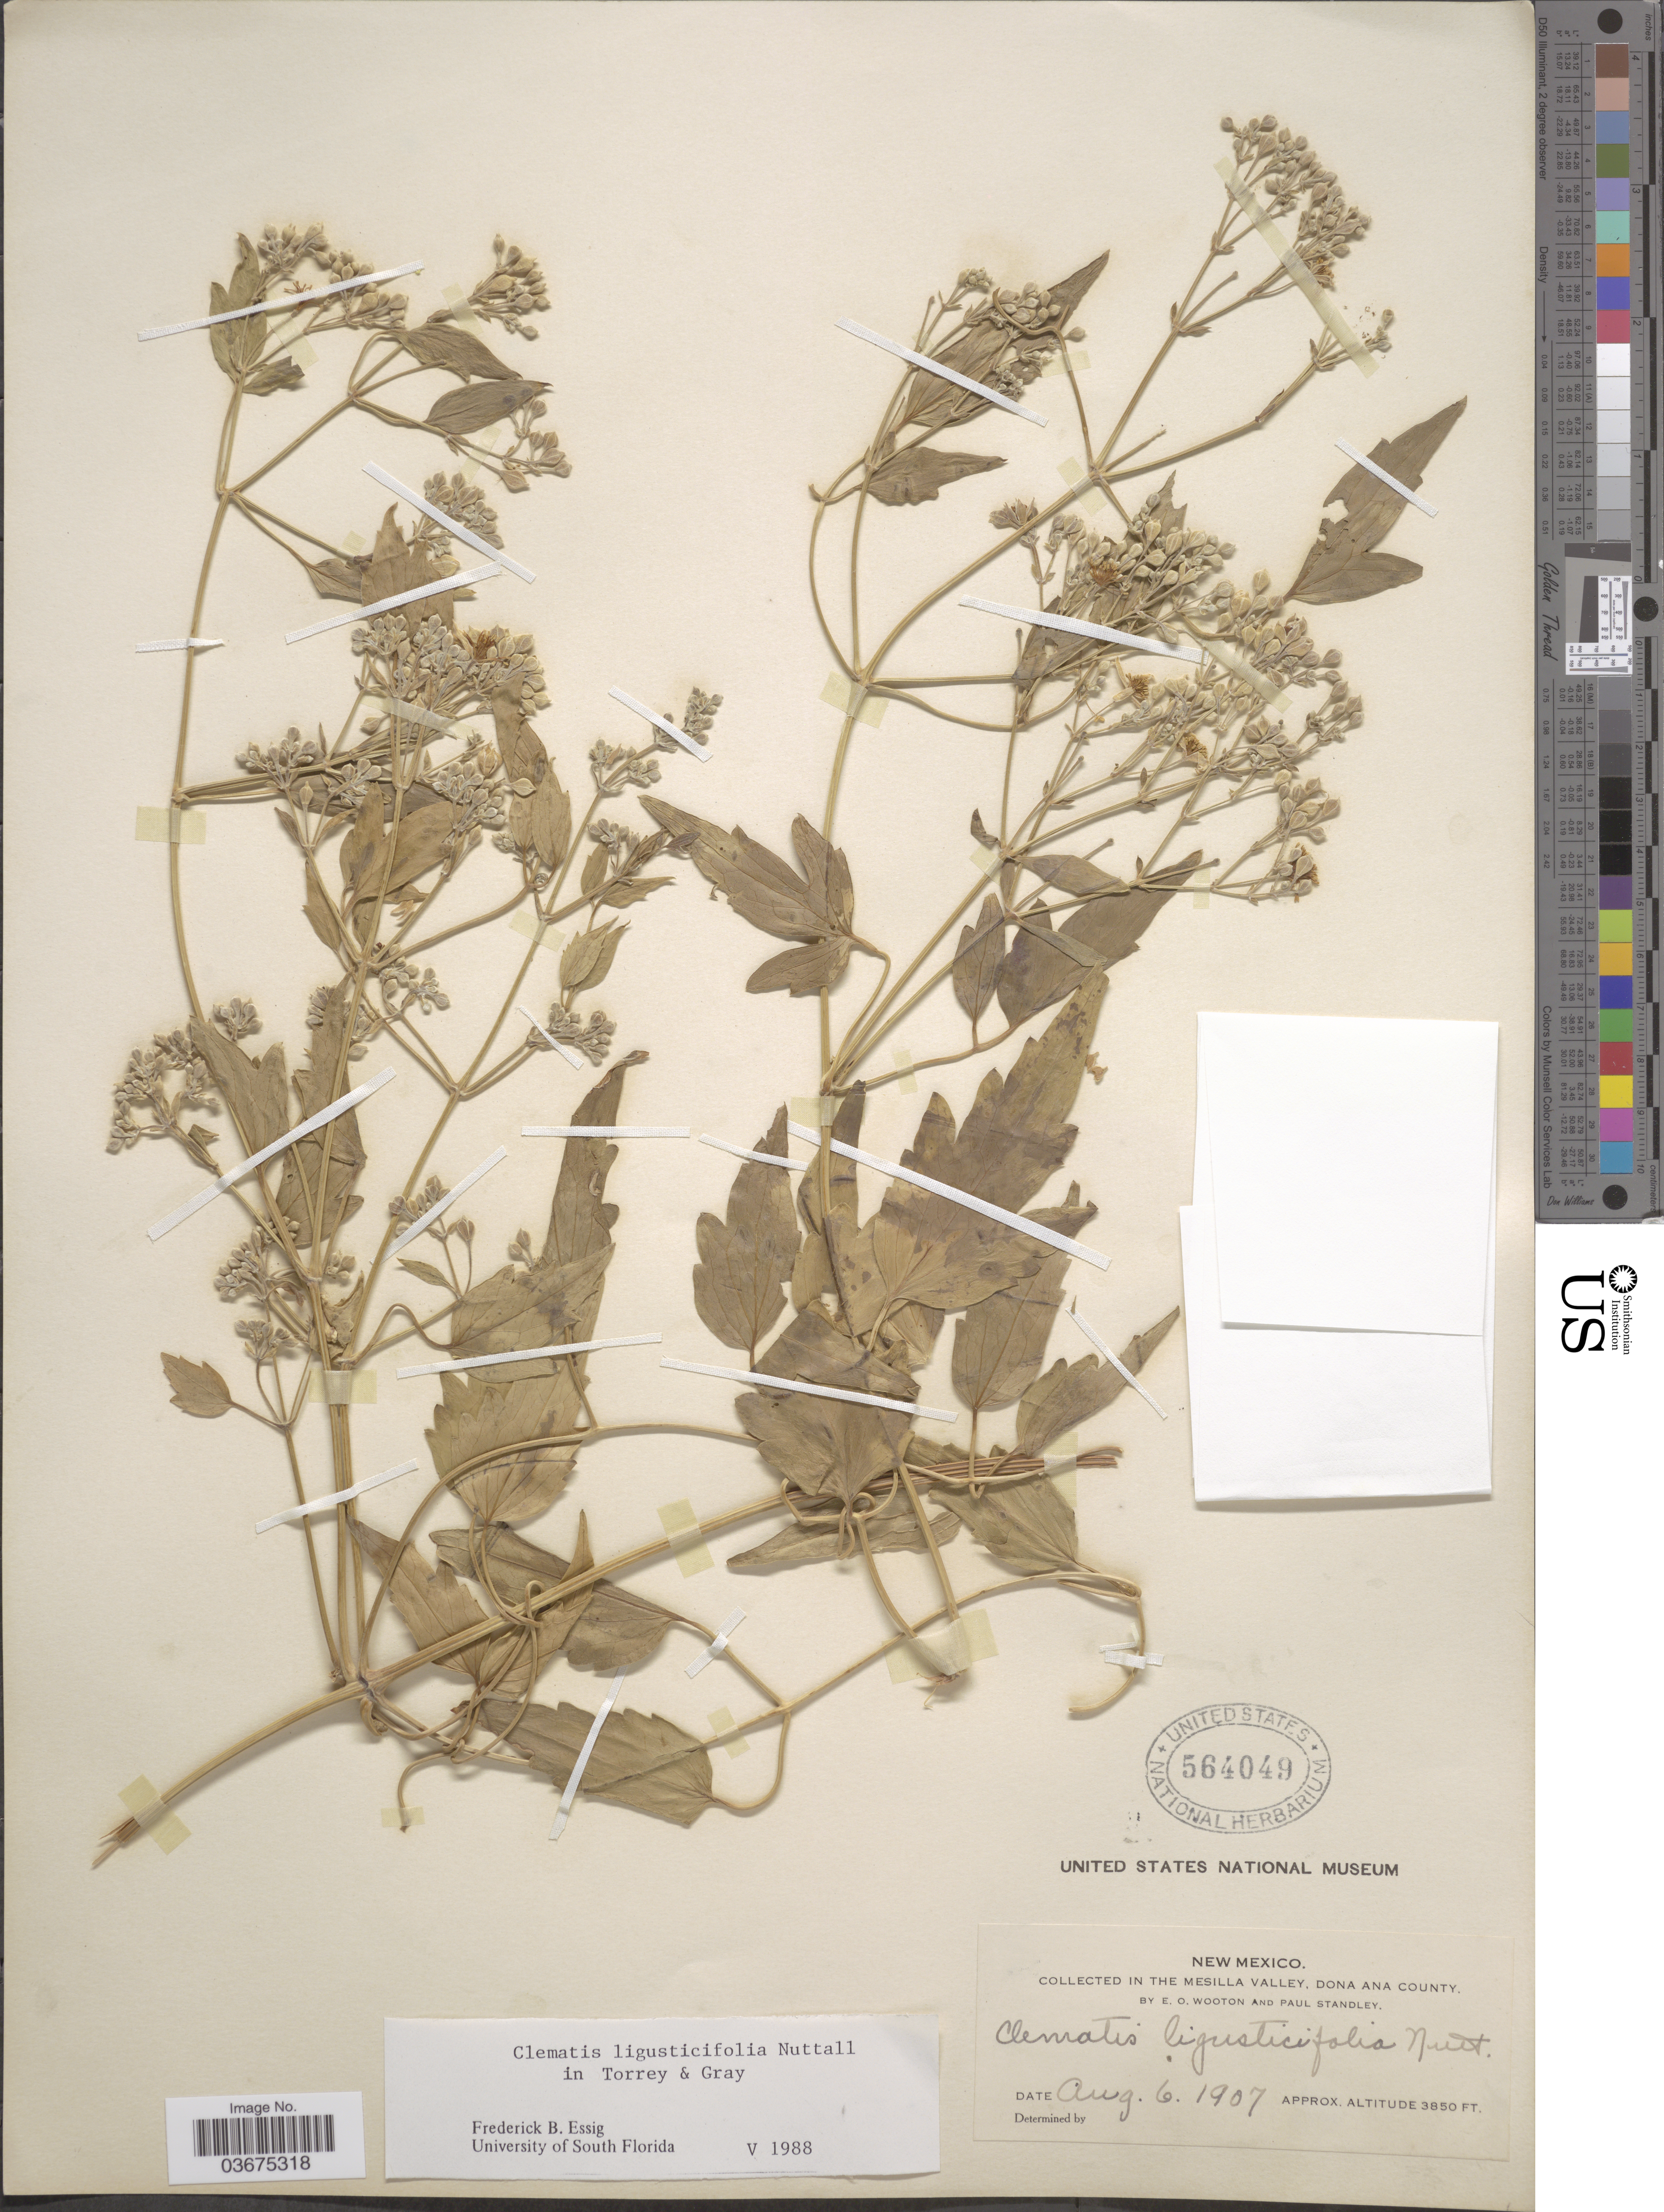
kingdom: Plantae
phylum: Tracheophyta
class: Magnoliopsida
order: Ranunculales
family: Ranunculaceae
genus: Clematis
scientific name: Clematis ligusticifolia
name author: Nutt.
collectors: E. O. Wooton & P. C. Standley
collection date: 1907-08-06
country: United States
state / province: New Mexico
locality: The Mesilla Valley, Dona Ana County.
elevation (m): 1173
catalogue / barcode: US 564049